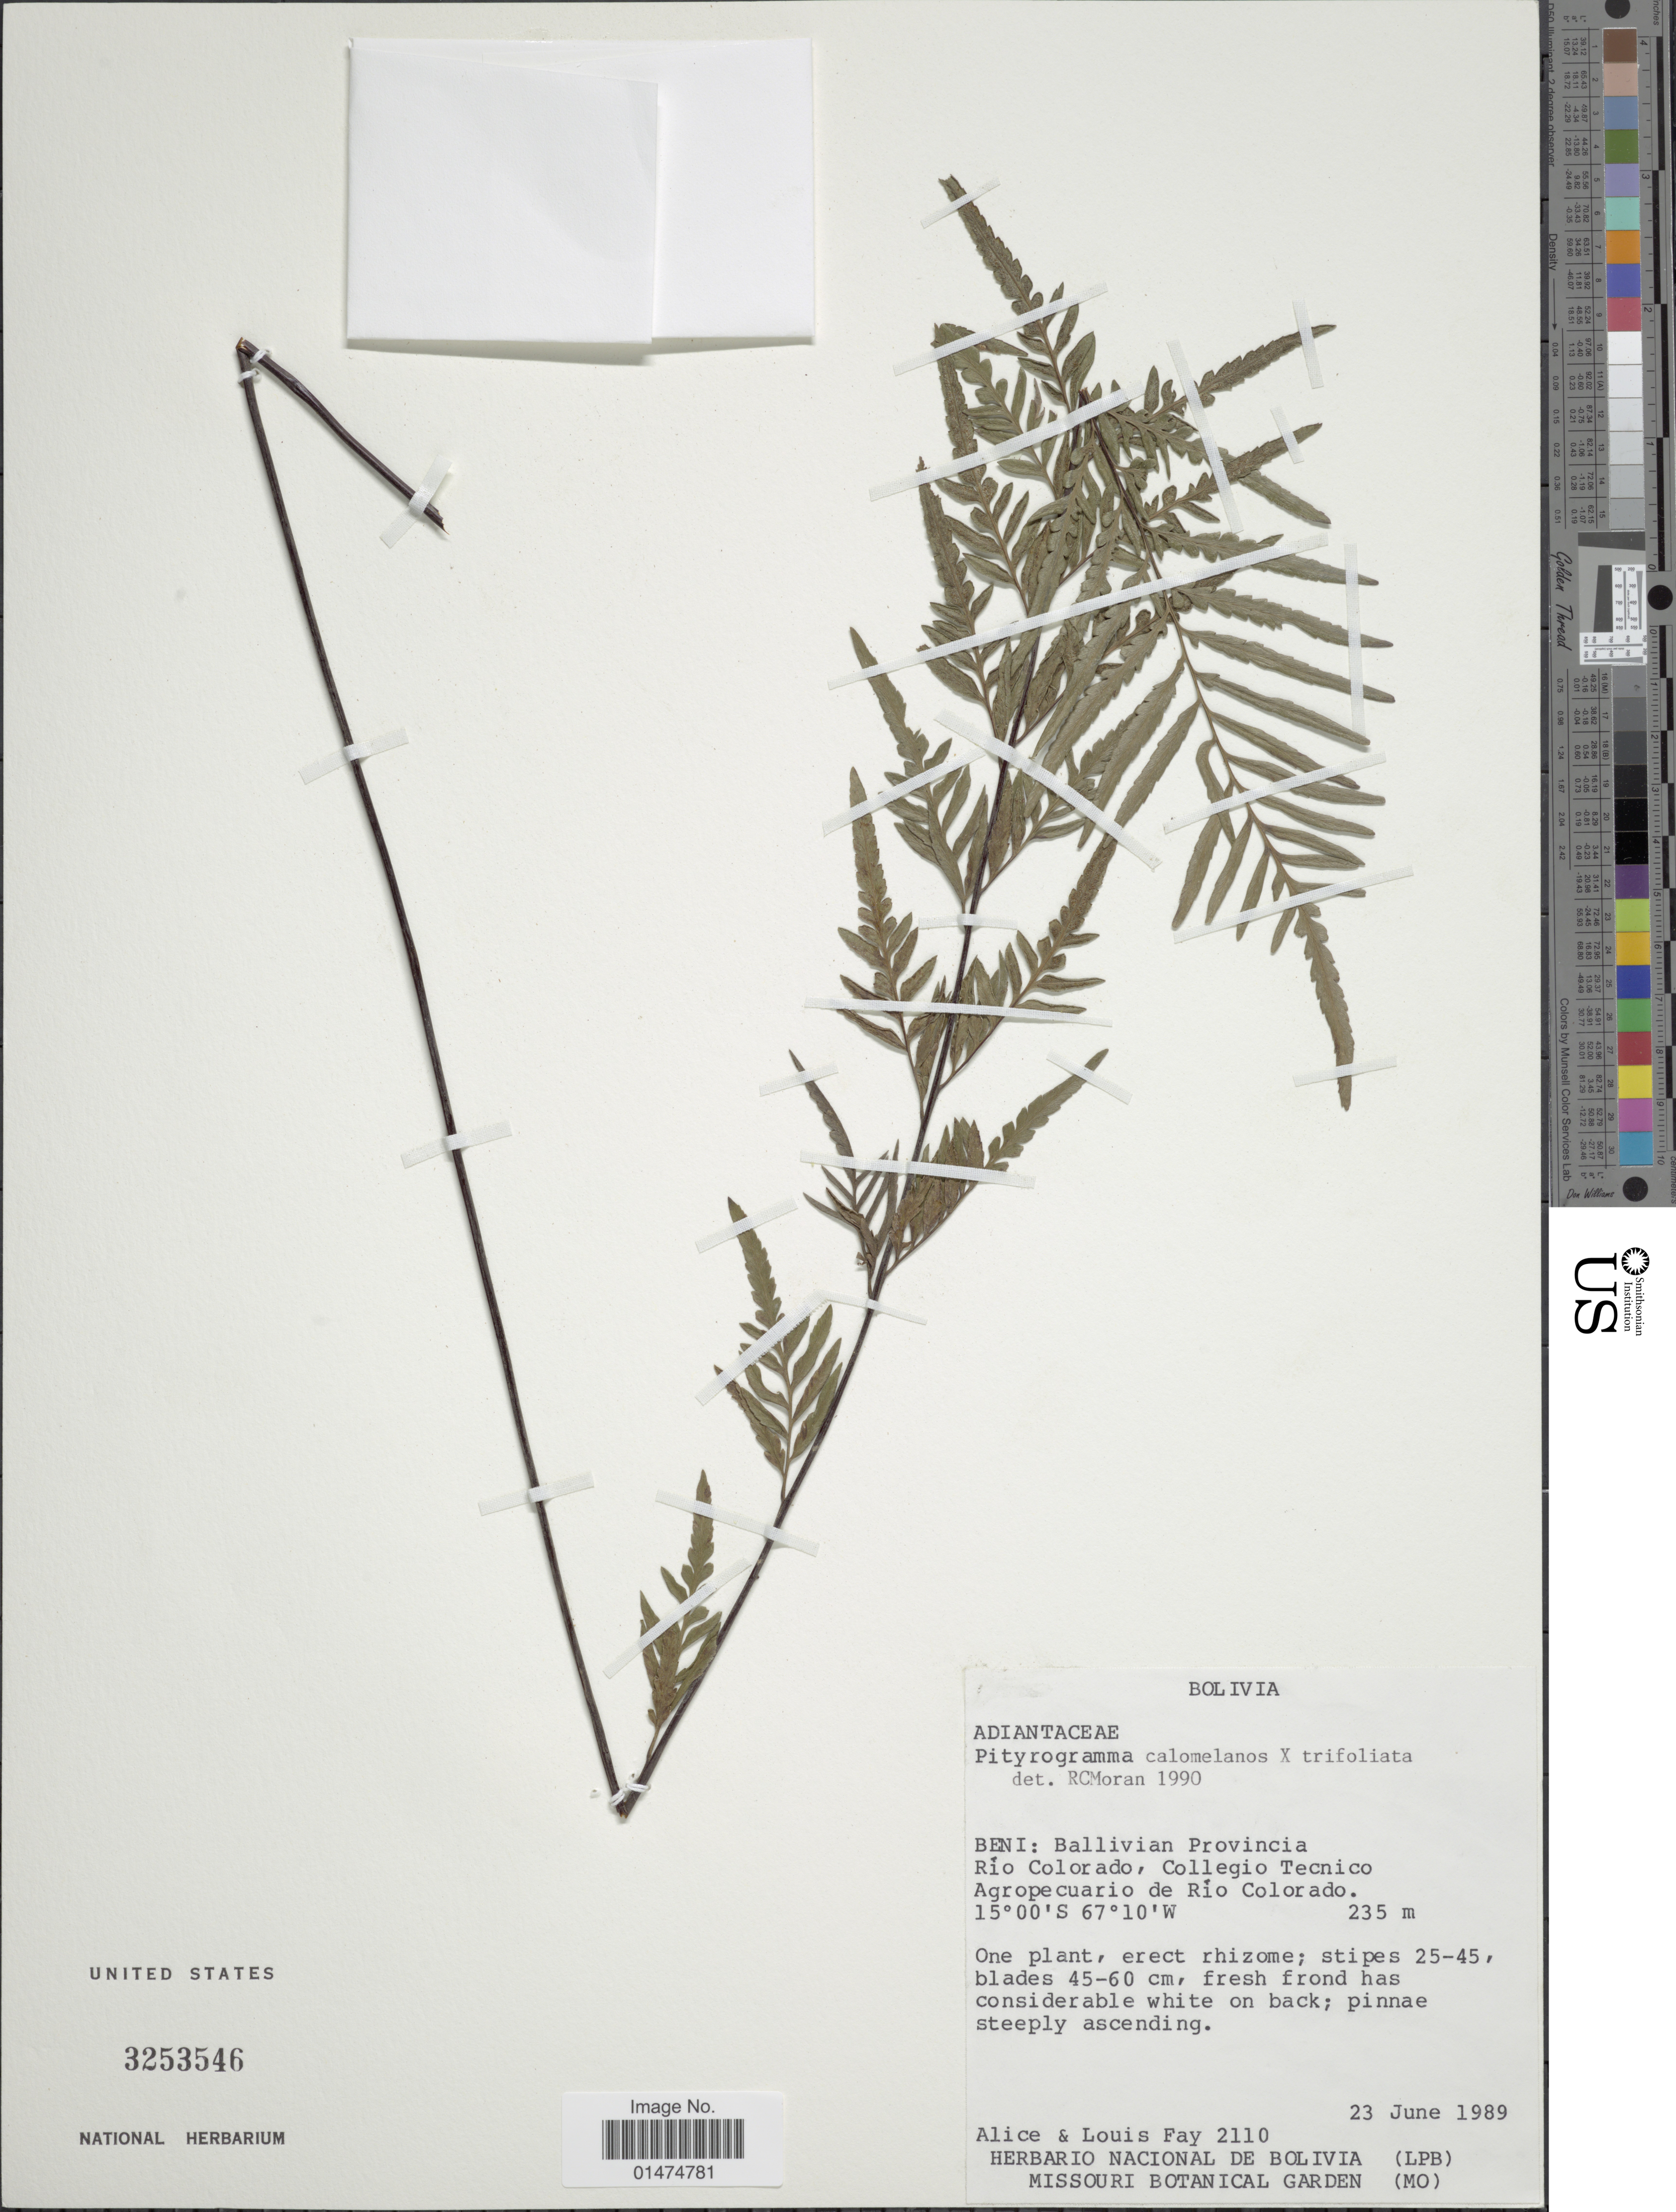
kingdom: Plantae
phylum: Tracheophyta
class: Polypodiopsida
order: Polypodiales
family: Pteridaceae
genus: Pityrogramma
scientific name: Pityrogramma calomelanos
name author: (L.) Link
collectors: A. Fay & L. Fay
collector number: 2110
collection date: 1989-06-23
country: Bolivia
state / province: Beni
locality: Ballivian provincia, Rio Colorado, Collegio Tecnico Agropecuario de Rio Colorado.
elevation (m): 235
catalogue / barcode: US 3253546